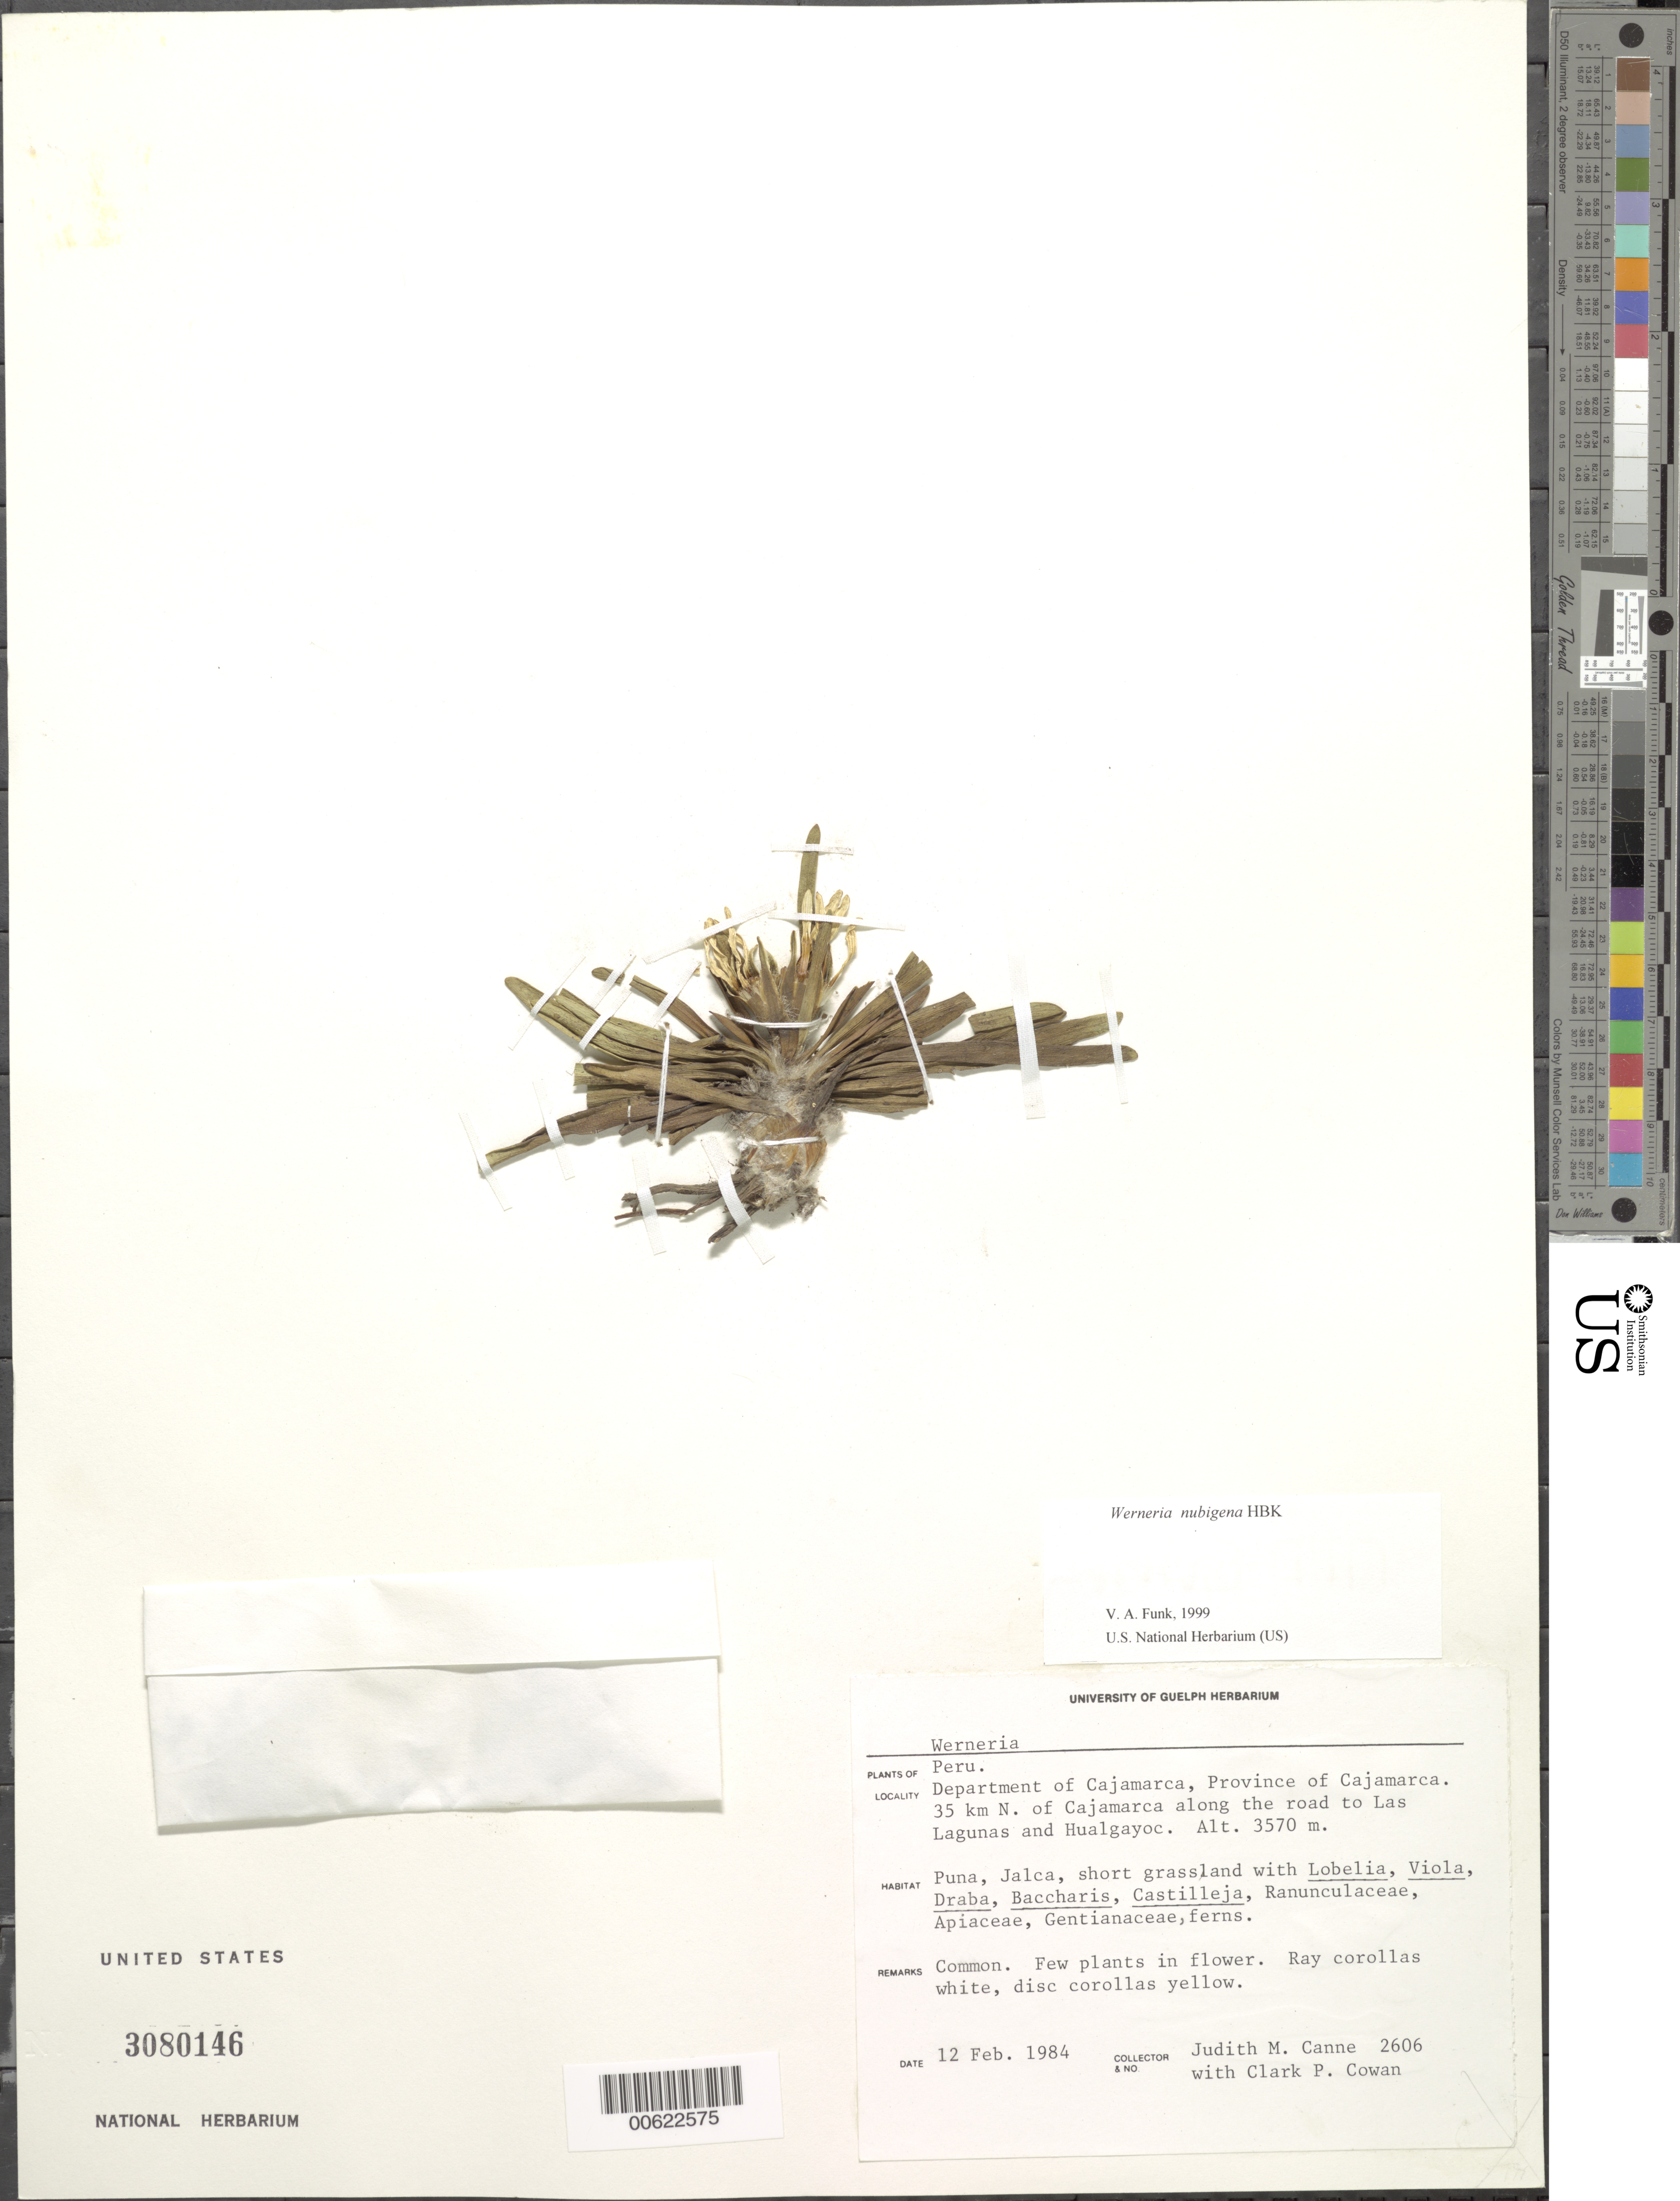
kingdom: Plantae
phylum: Tracheophyta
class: Magnoliopsida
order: Asterales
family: Asteraceae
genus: Werneria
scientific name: Werneria nubigena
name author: Kunth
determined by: Funk, Vicki A., (BOT), Smithsonian Institution - National Museum of Natural History (UNITED STATES)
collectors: J. M. Canne-Hilliker & C. P. Cowan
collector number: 2606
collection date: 1984-02-12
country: Peru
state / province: Cajamarca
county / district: Cajamarca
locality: Cajamarca, 35 km N of, along road to Las Lagunas and Hualgayoc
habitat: Puna, jalca, short grassland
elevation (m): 3570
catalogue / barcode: US 3080146